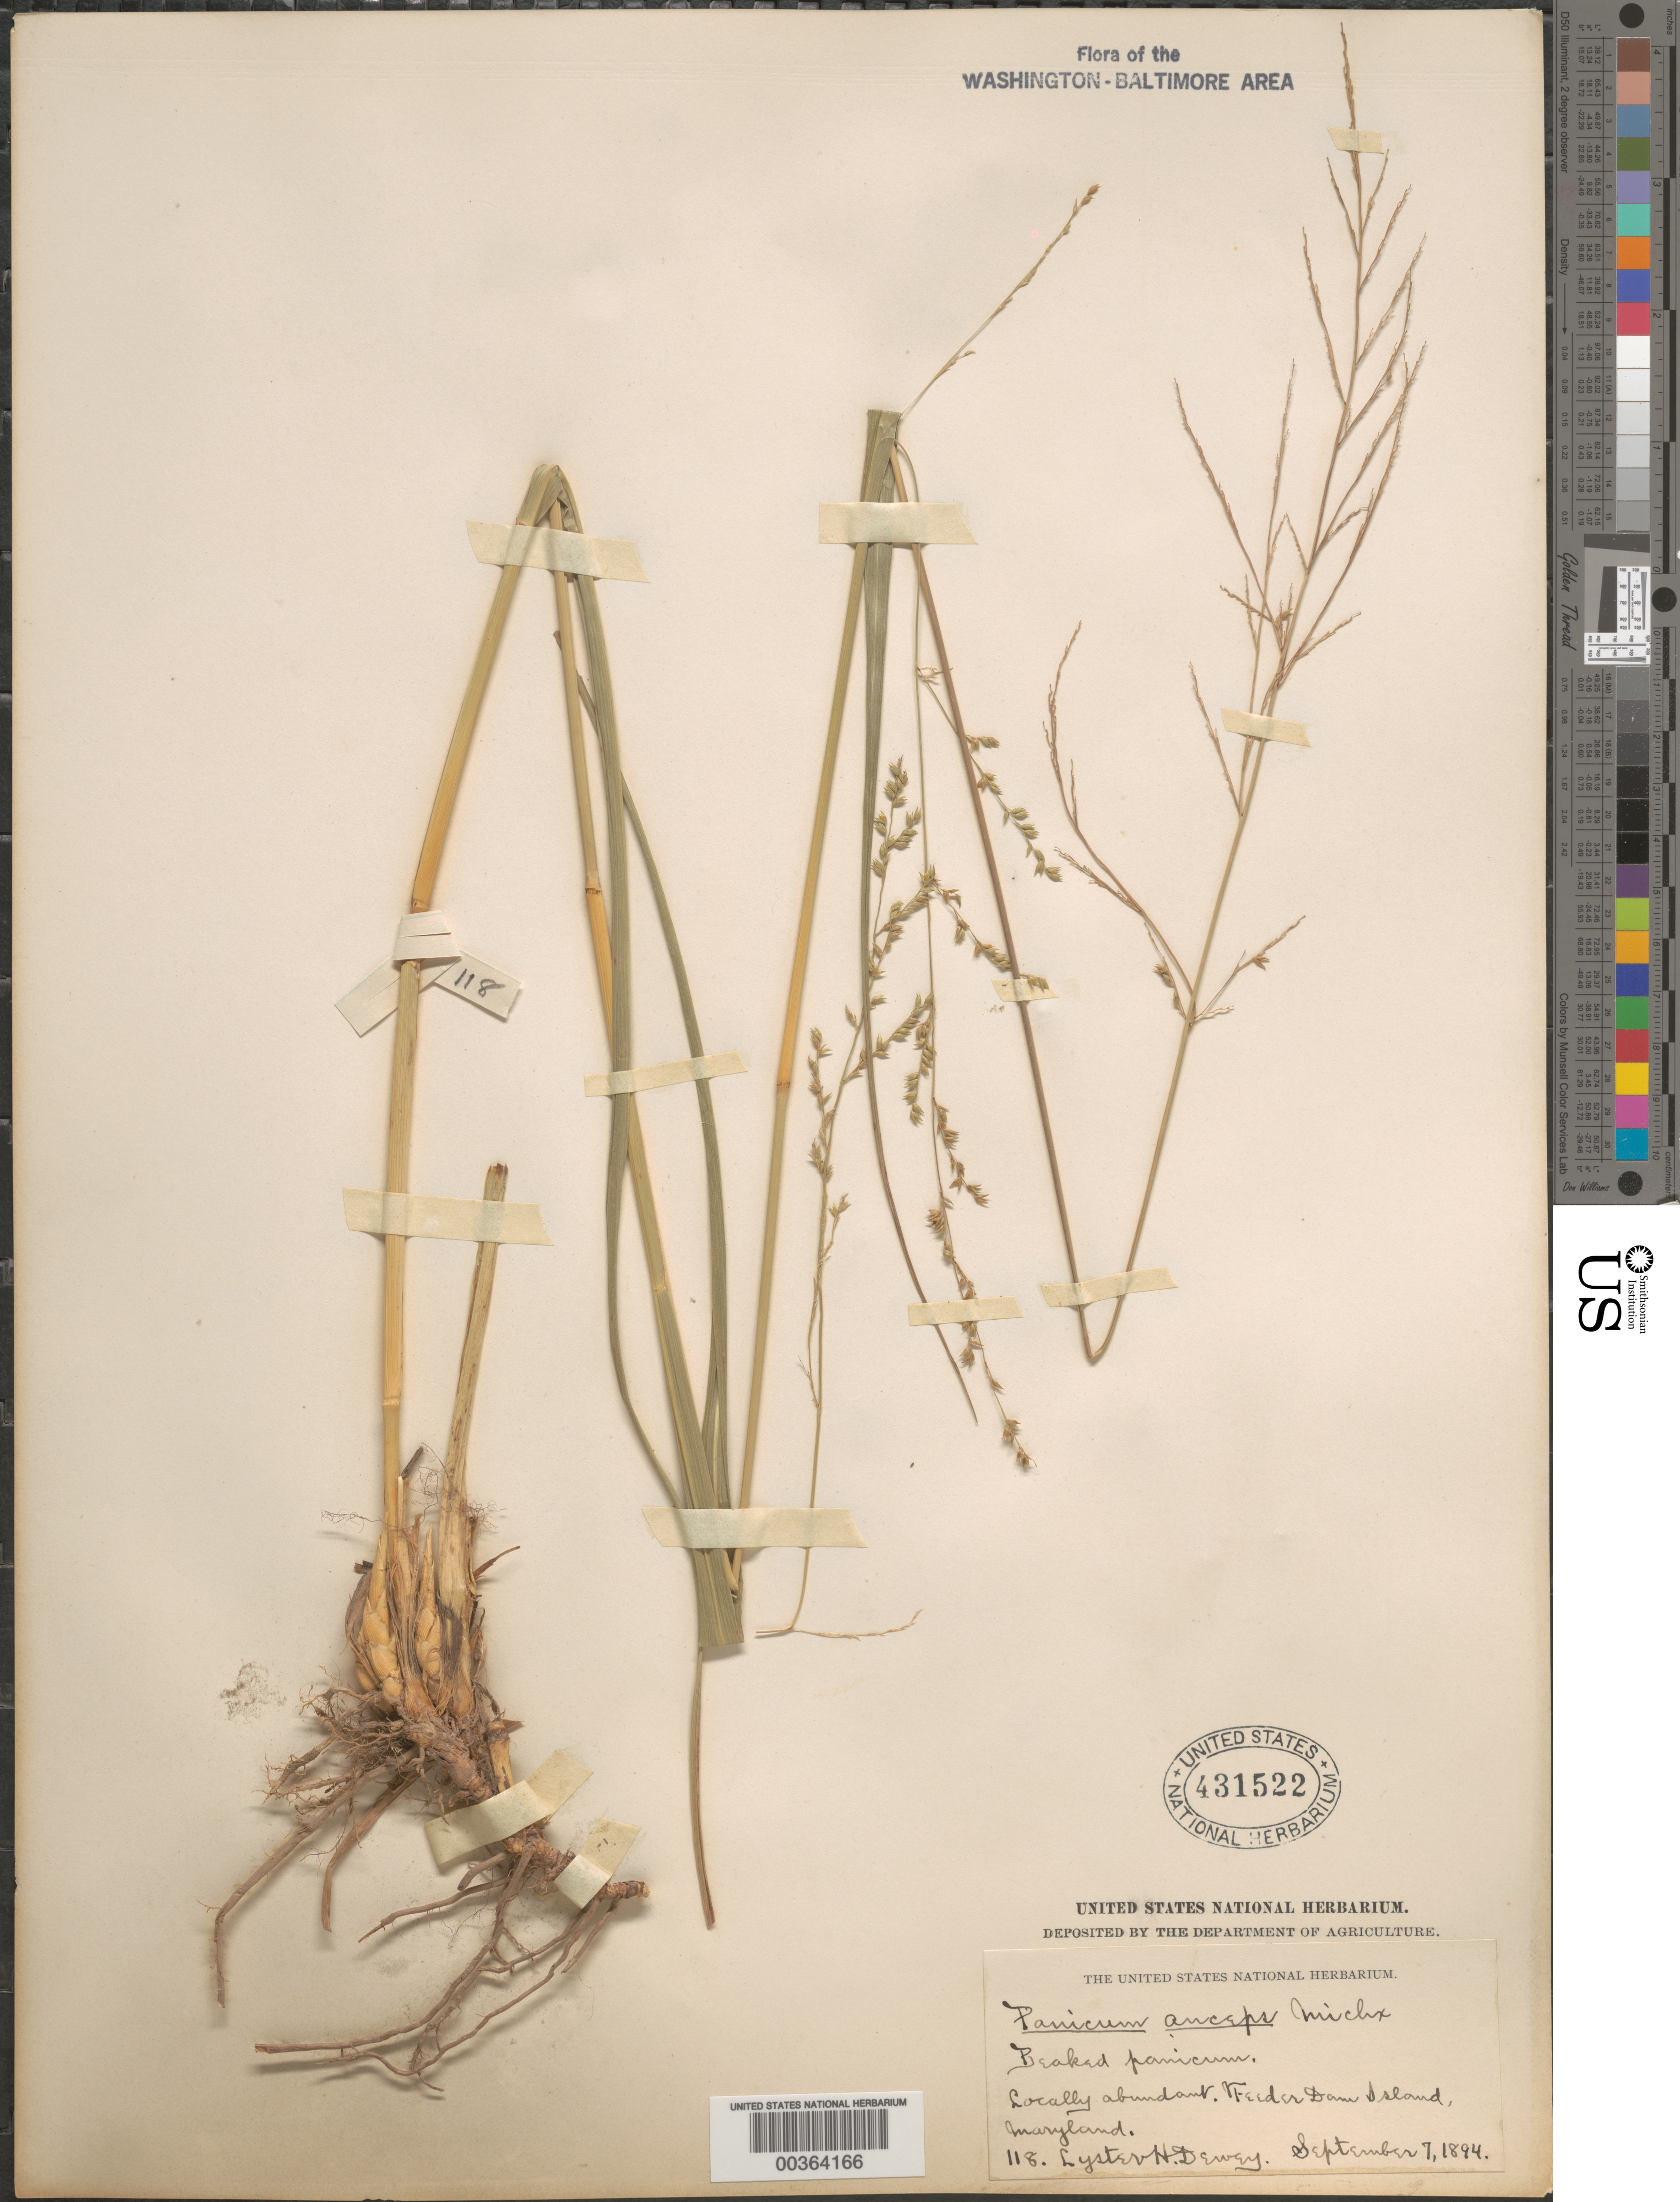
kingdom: Plantae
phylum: Tracheophyta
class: Liliopsida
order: Poales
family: Poaceae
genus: Coleataenia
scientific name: Coleataenia anceps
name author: (Michx.) Soreng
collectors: L. H. Dewey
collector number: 118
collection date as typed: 07 Sep 1894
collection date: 1894-09-07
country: United States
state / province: Maryland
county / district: Montgomery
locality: Feeder Dam I. C. & O. Canal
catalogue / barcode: US 431522